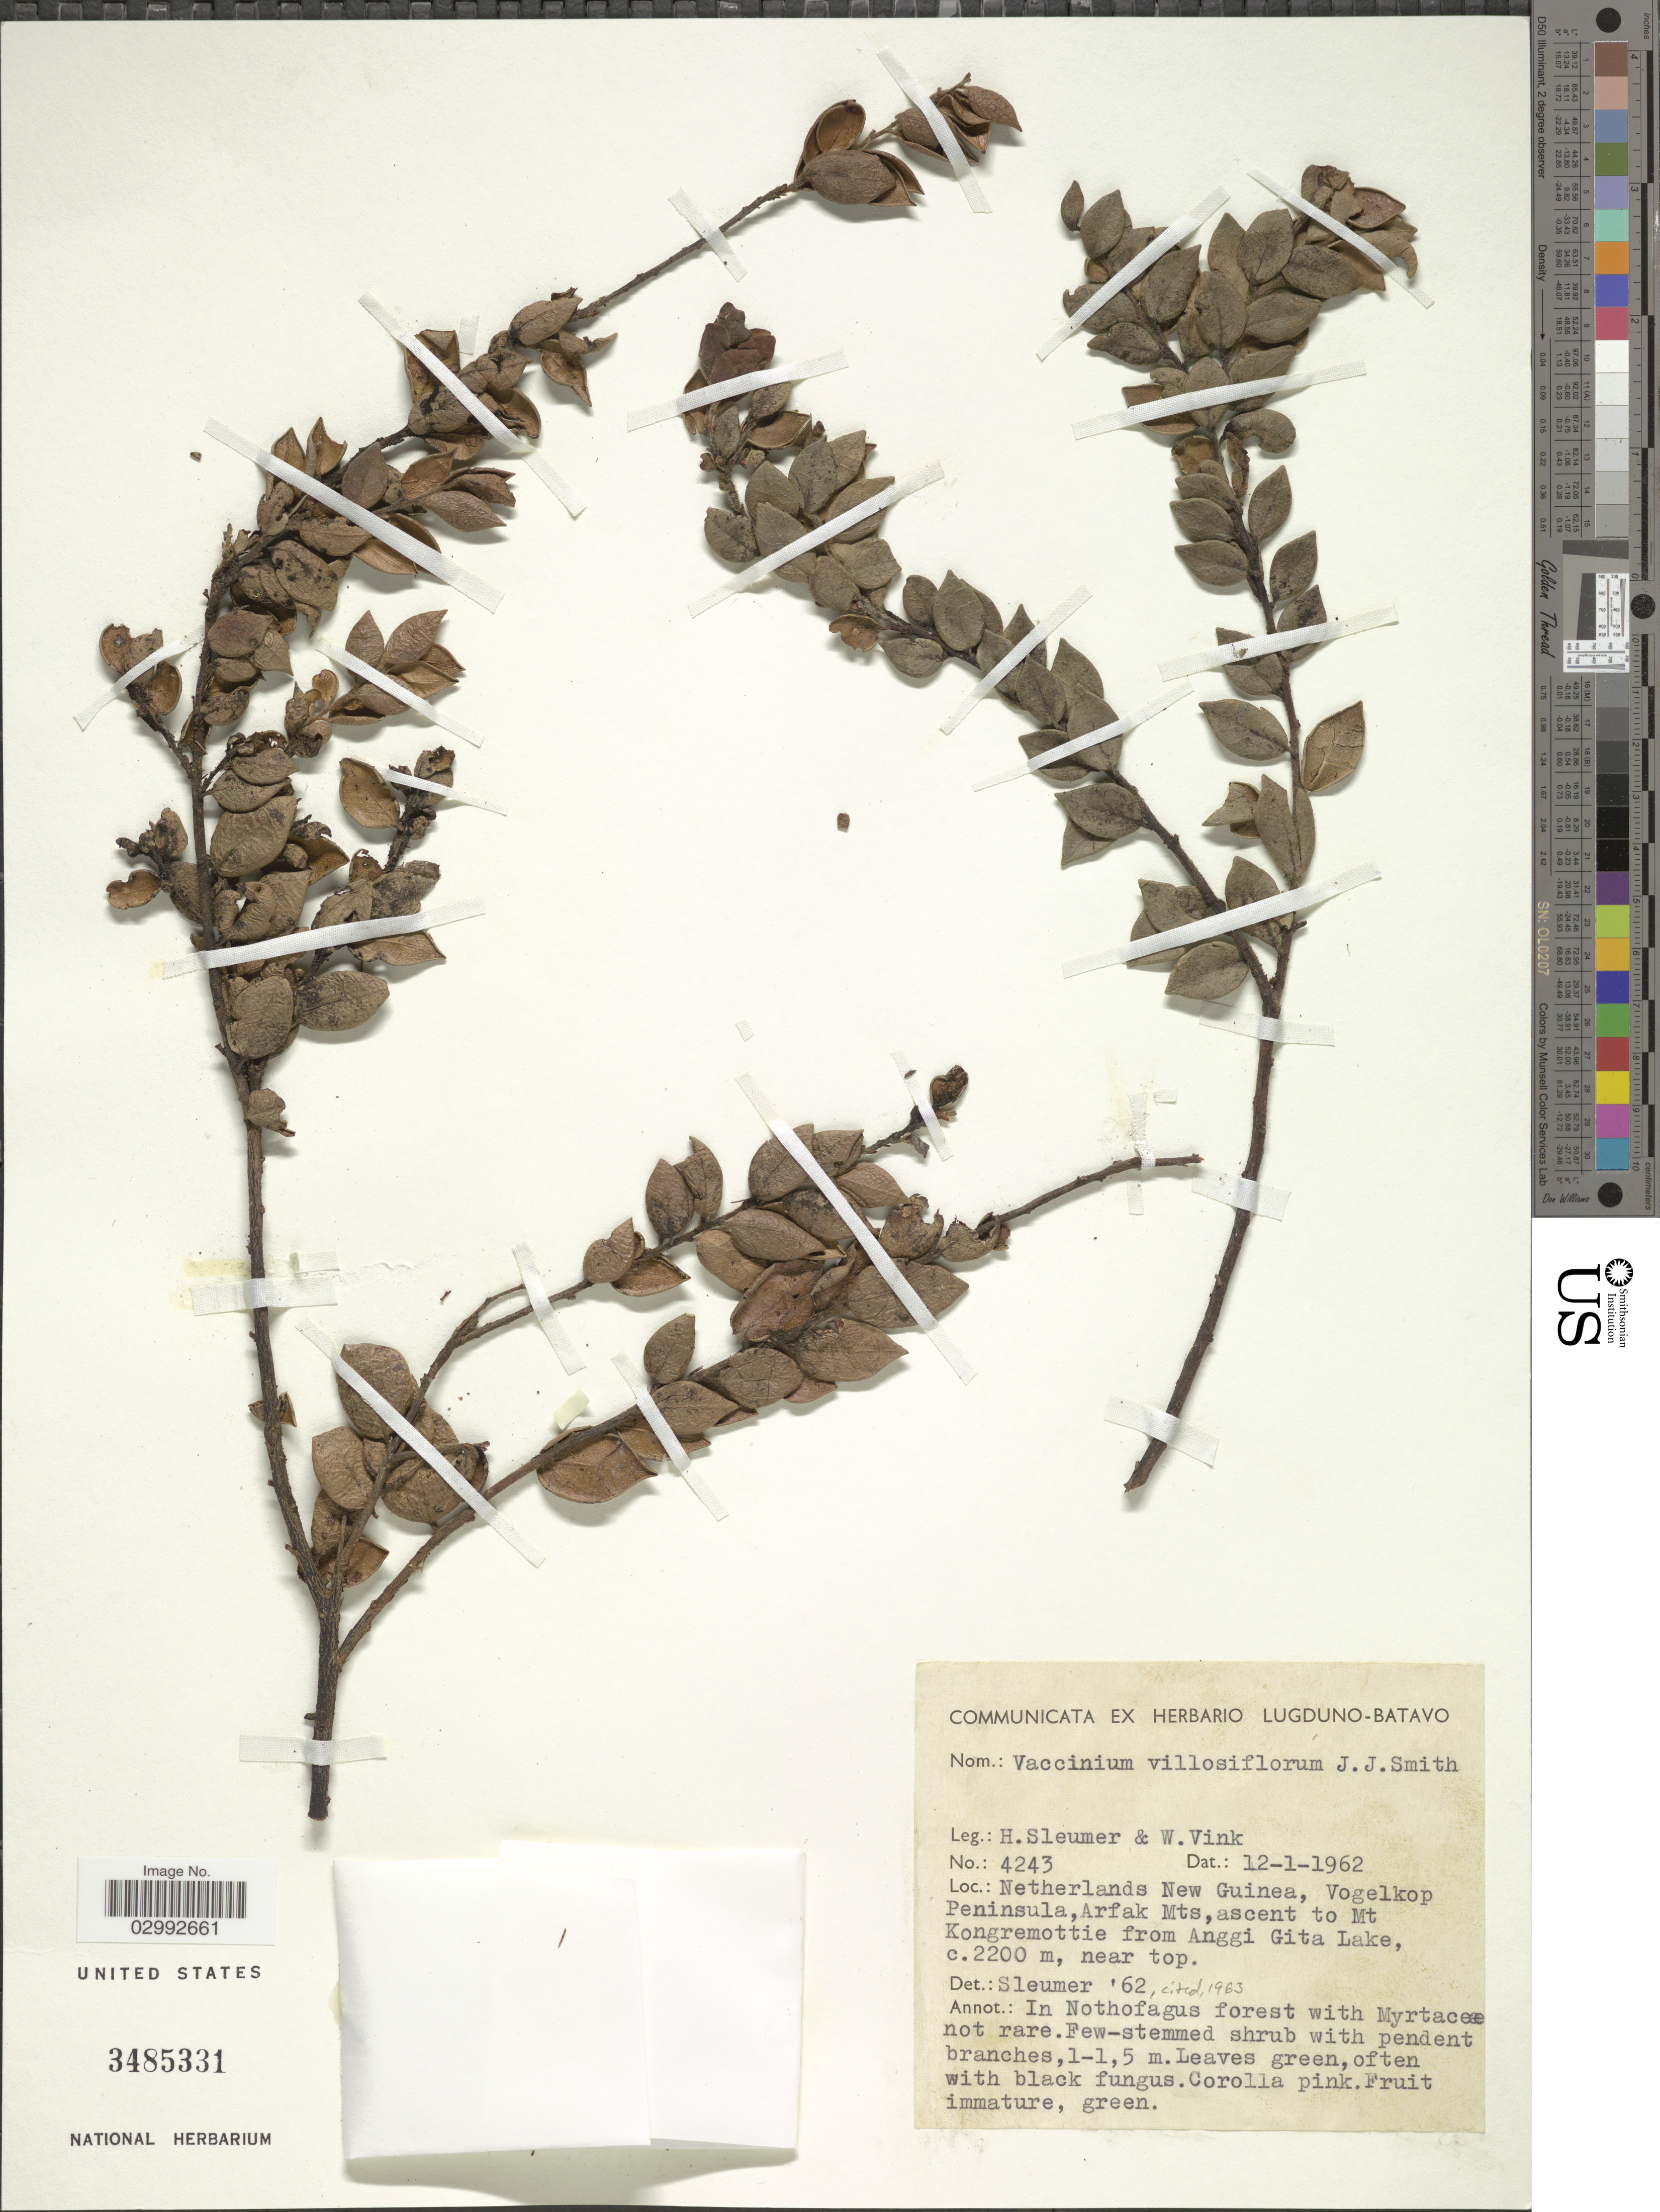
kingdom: Plantae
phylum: Tracheophyta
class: Magnoliopsida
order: Ericales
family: Ericaceae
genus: Vaccinium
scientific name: Vaccinium villosiflorum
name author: J.J. Sm.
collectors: H. O. Sleumer & W. Vink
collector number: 4243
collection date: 1962-01-12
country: Indonesia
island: New Guinea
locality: Netherlands New Guinea, Vogelkop Peninsula, Arfak Mts, ascent to Mt Kongremottie from Anggi Gita Lake, near top.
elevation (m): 2200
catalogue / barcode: US 3485331